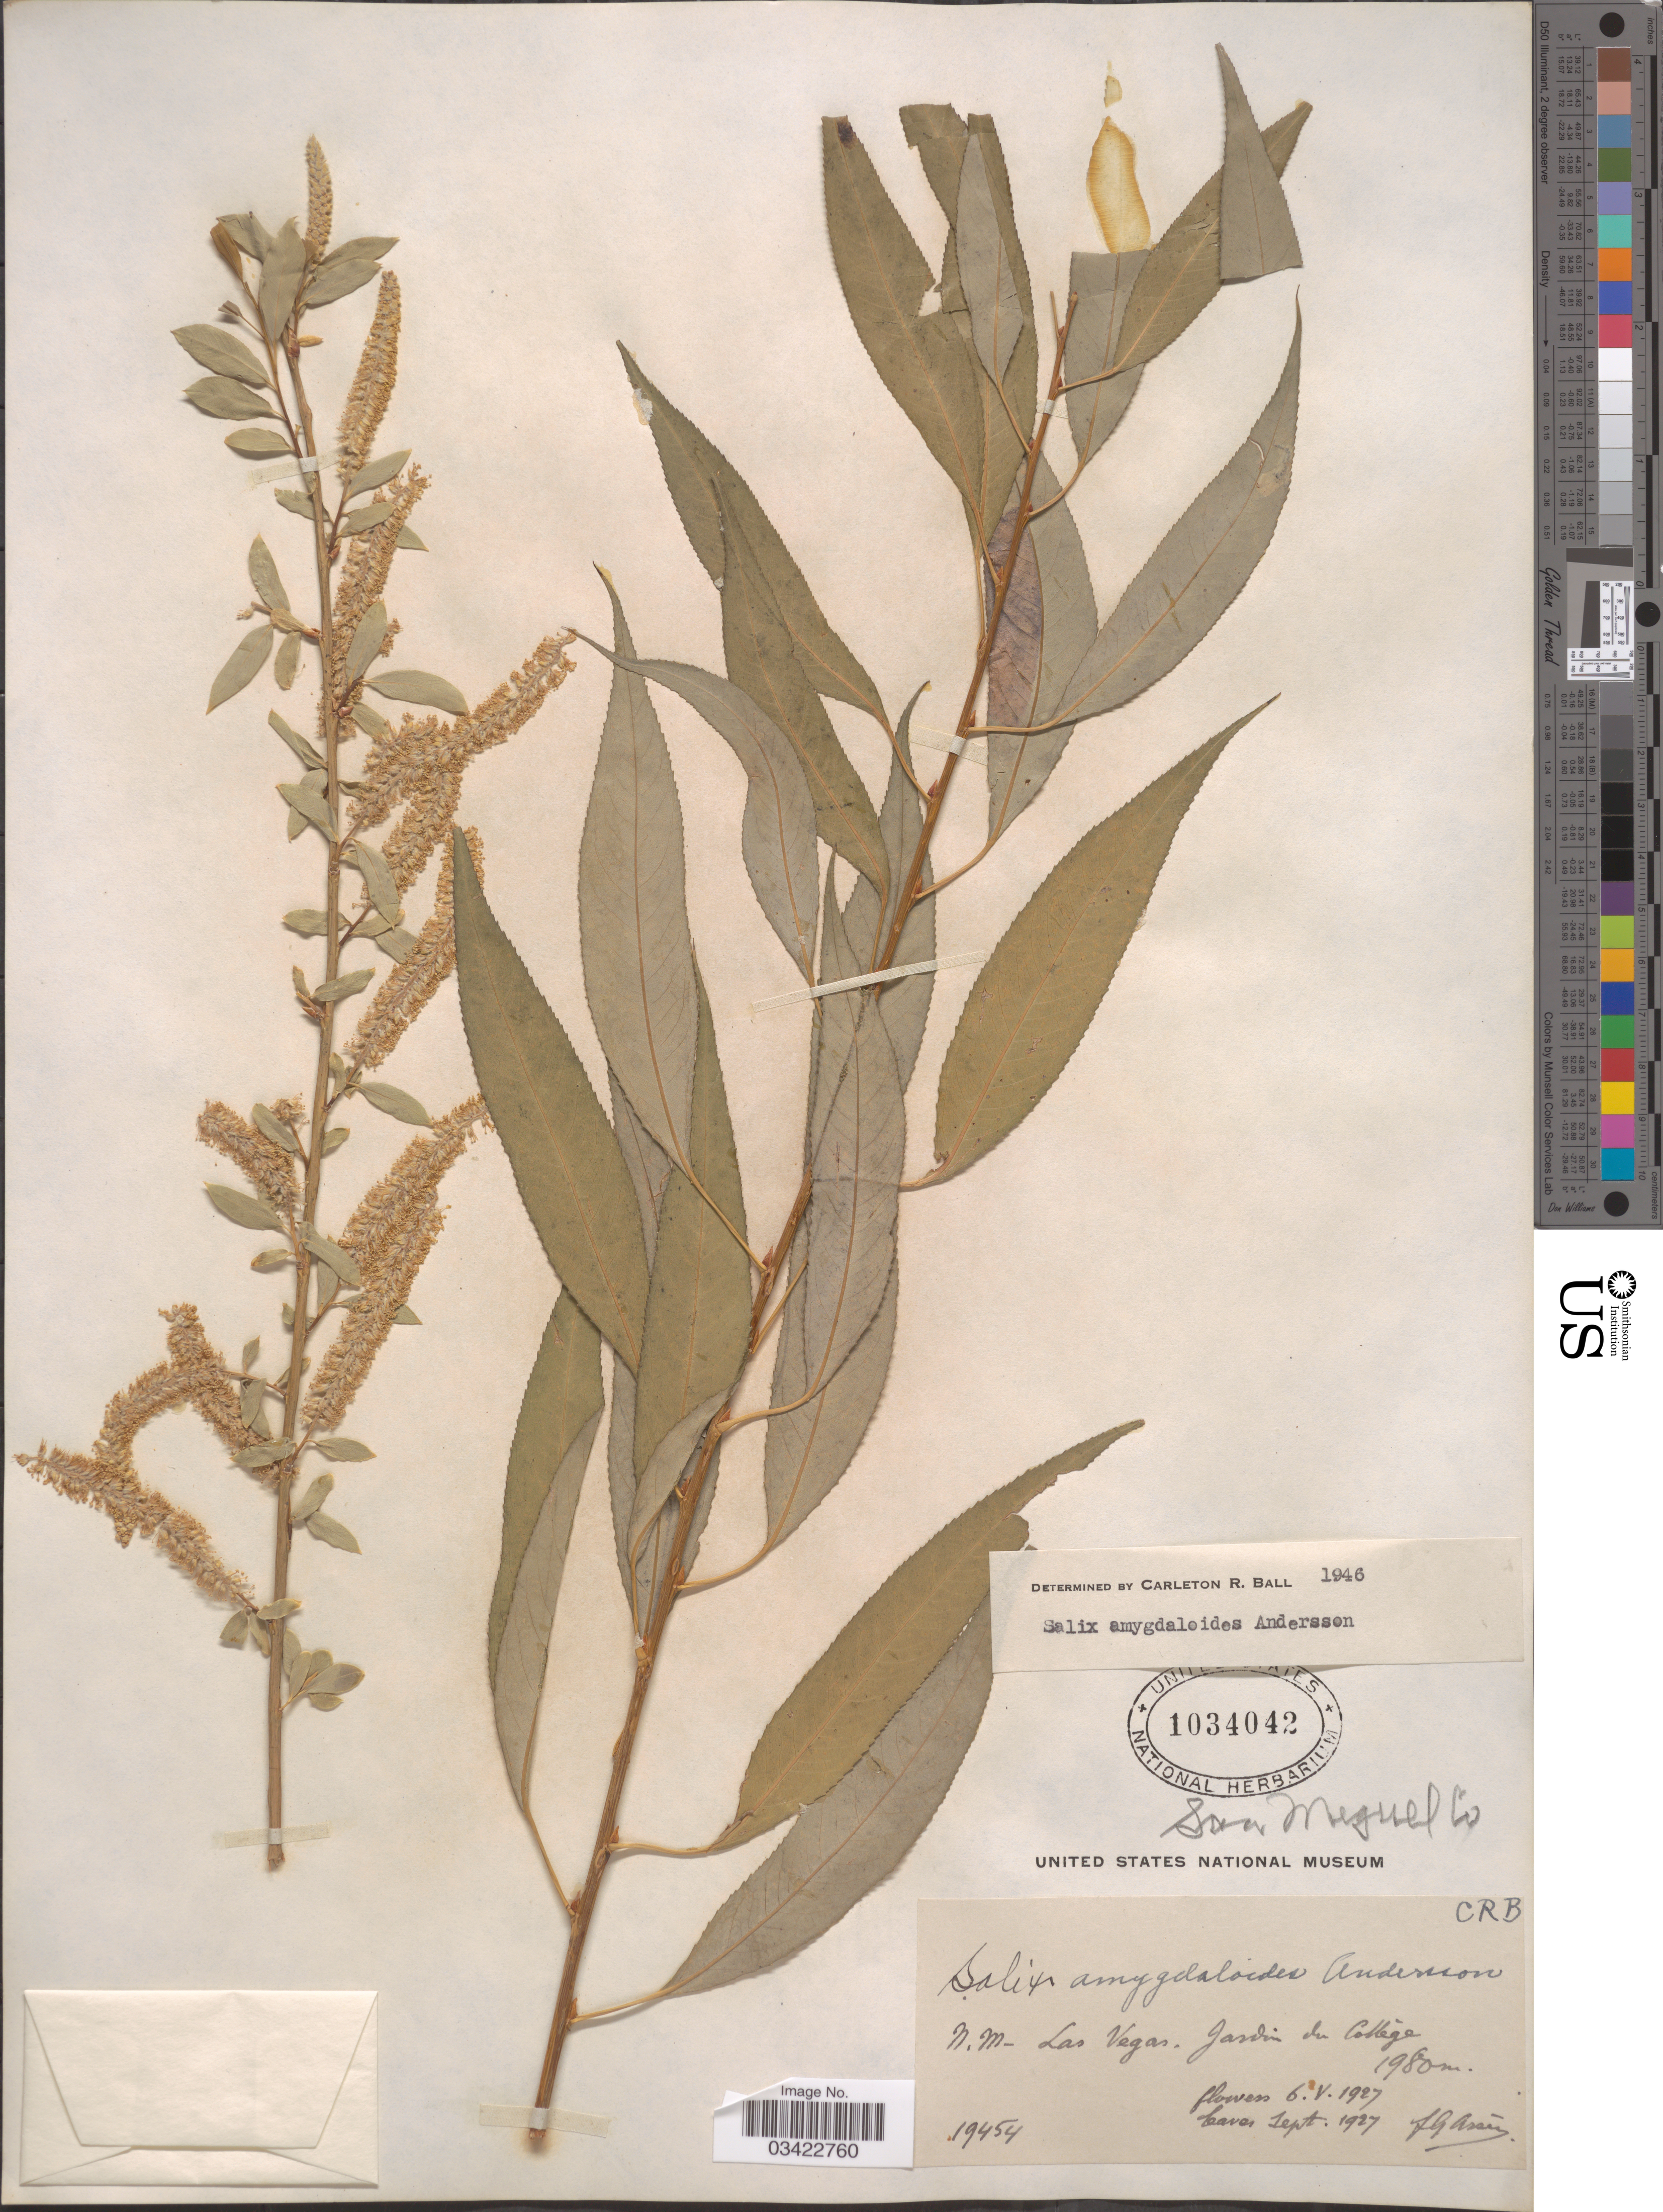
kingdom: Plantae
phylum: Tracheophyta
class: Magnoliopsida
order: Malpighiales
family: Salicaceae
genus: Salix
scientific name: Salix amygdaloides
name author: Andersson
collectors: F. Arsène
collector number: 19454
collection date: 1927-05-06/1927-09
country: United States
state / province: New Mexico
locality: Las Vegas. Jardin du Collége. San Miguel Co.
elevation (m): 1980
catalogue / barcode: US 1034042